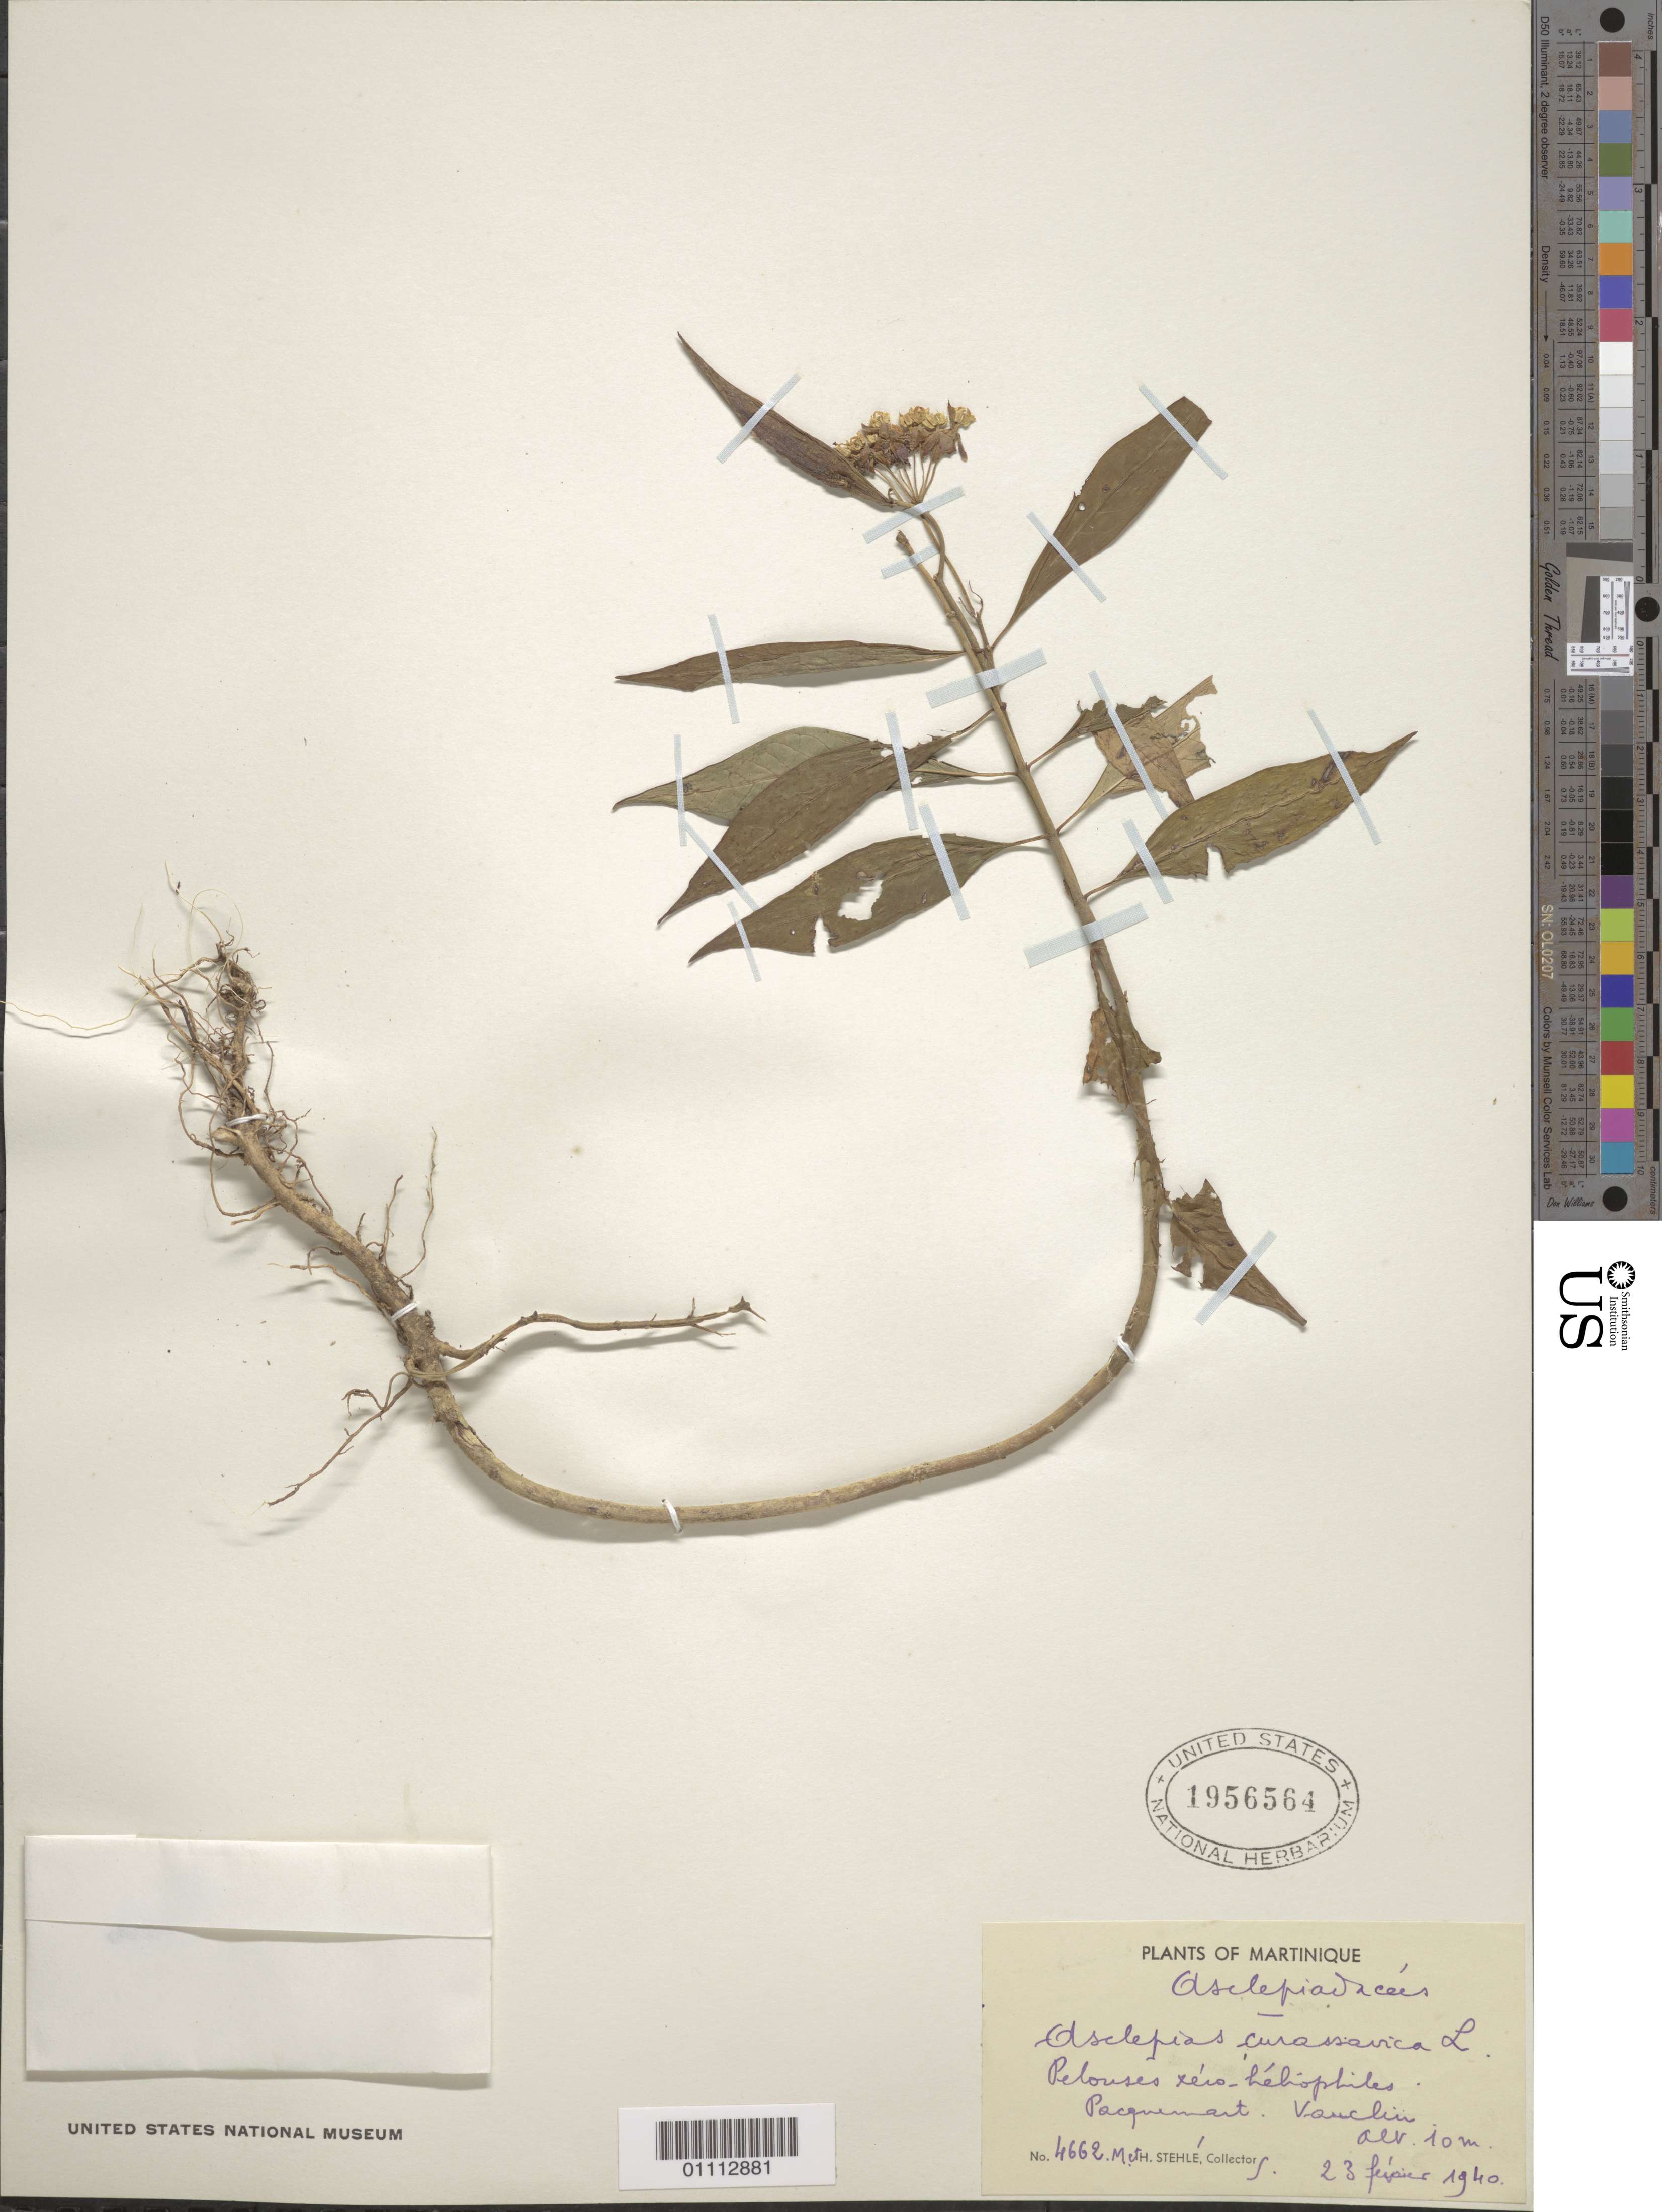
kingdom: Plantae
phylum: Tracheophyta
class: Magnoliopsida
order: Gentianales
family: Apocynaceae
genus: Asclepias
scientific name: Asclepias curassavica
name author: L.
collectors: H. Stehlé & M. Stehlé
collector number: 4662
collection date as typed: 23 Feb 1940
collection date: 1940-02-23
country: Martinique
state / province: Le Marin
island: Martinique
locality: Paquemart. Vauclin. Pelouses xero-heliophiles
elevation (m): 10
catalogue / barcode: US 1956564